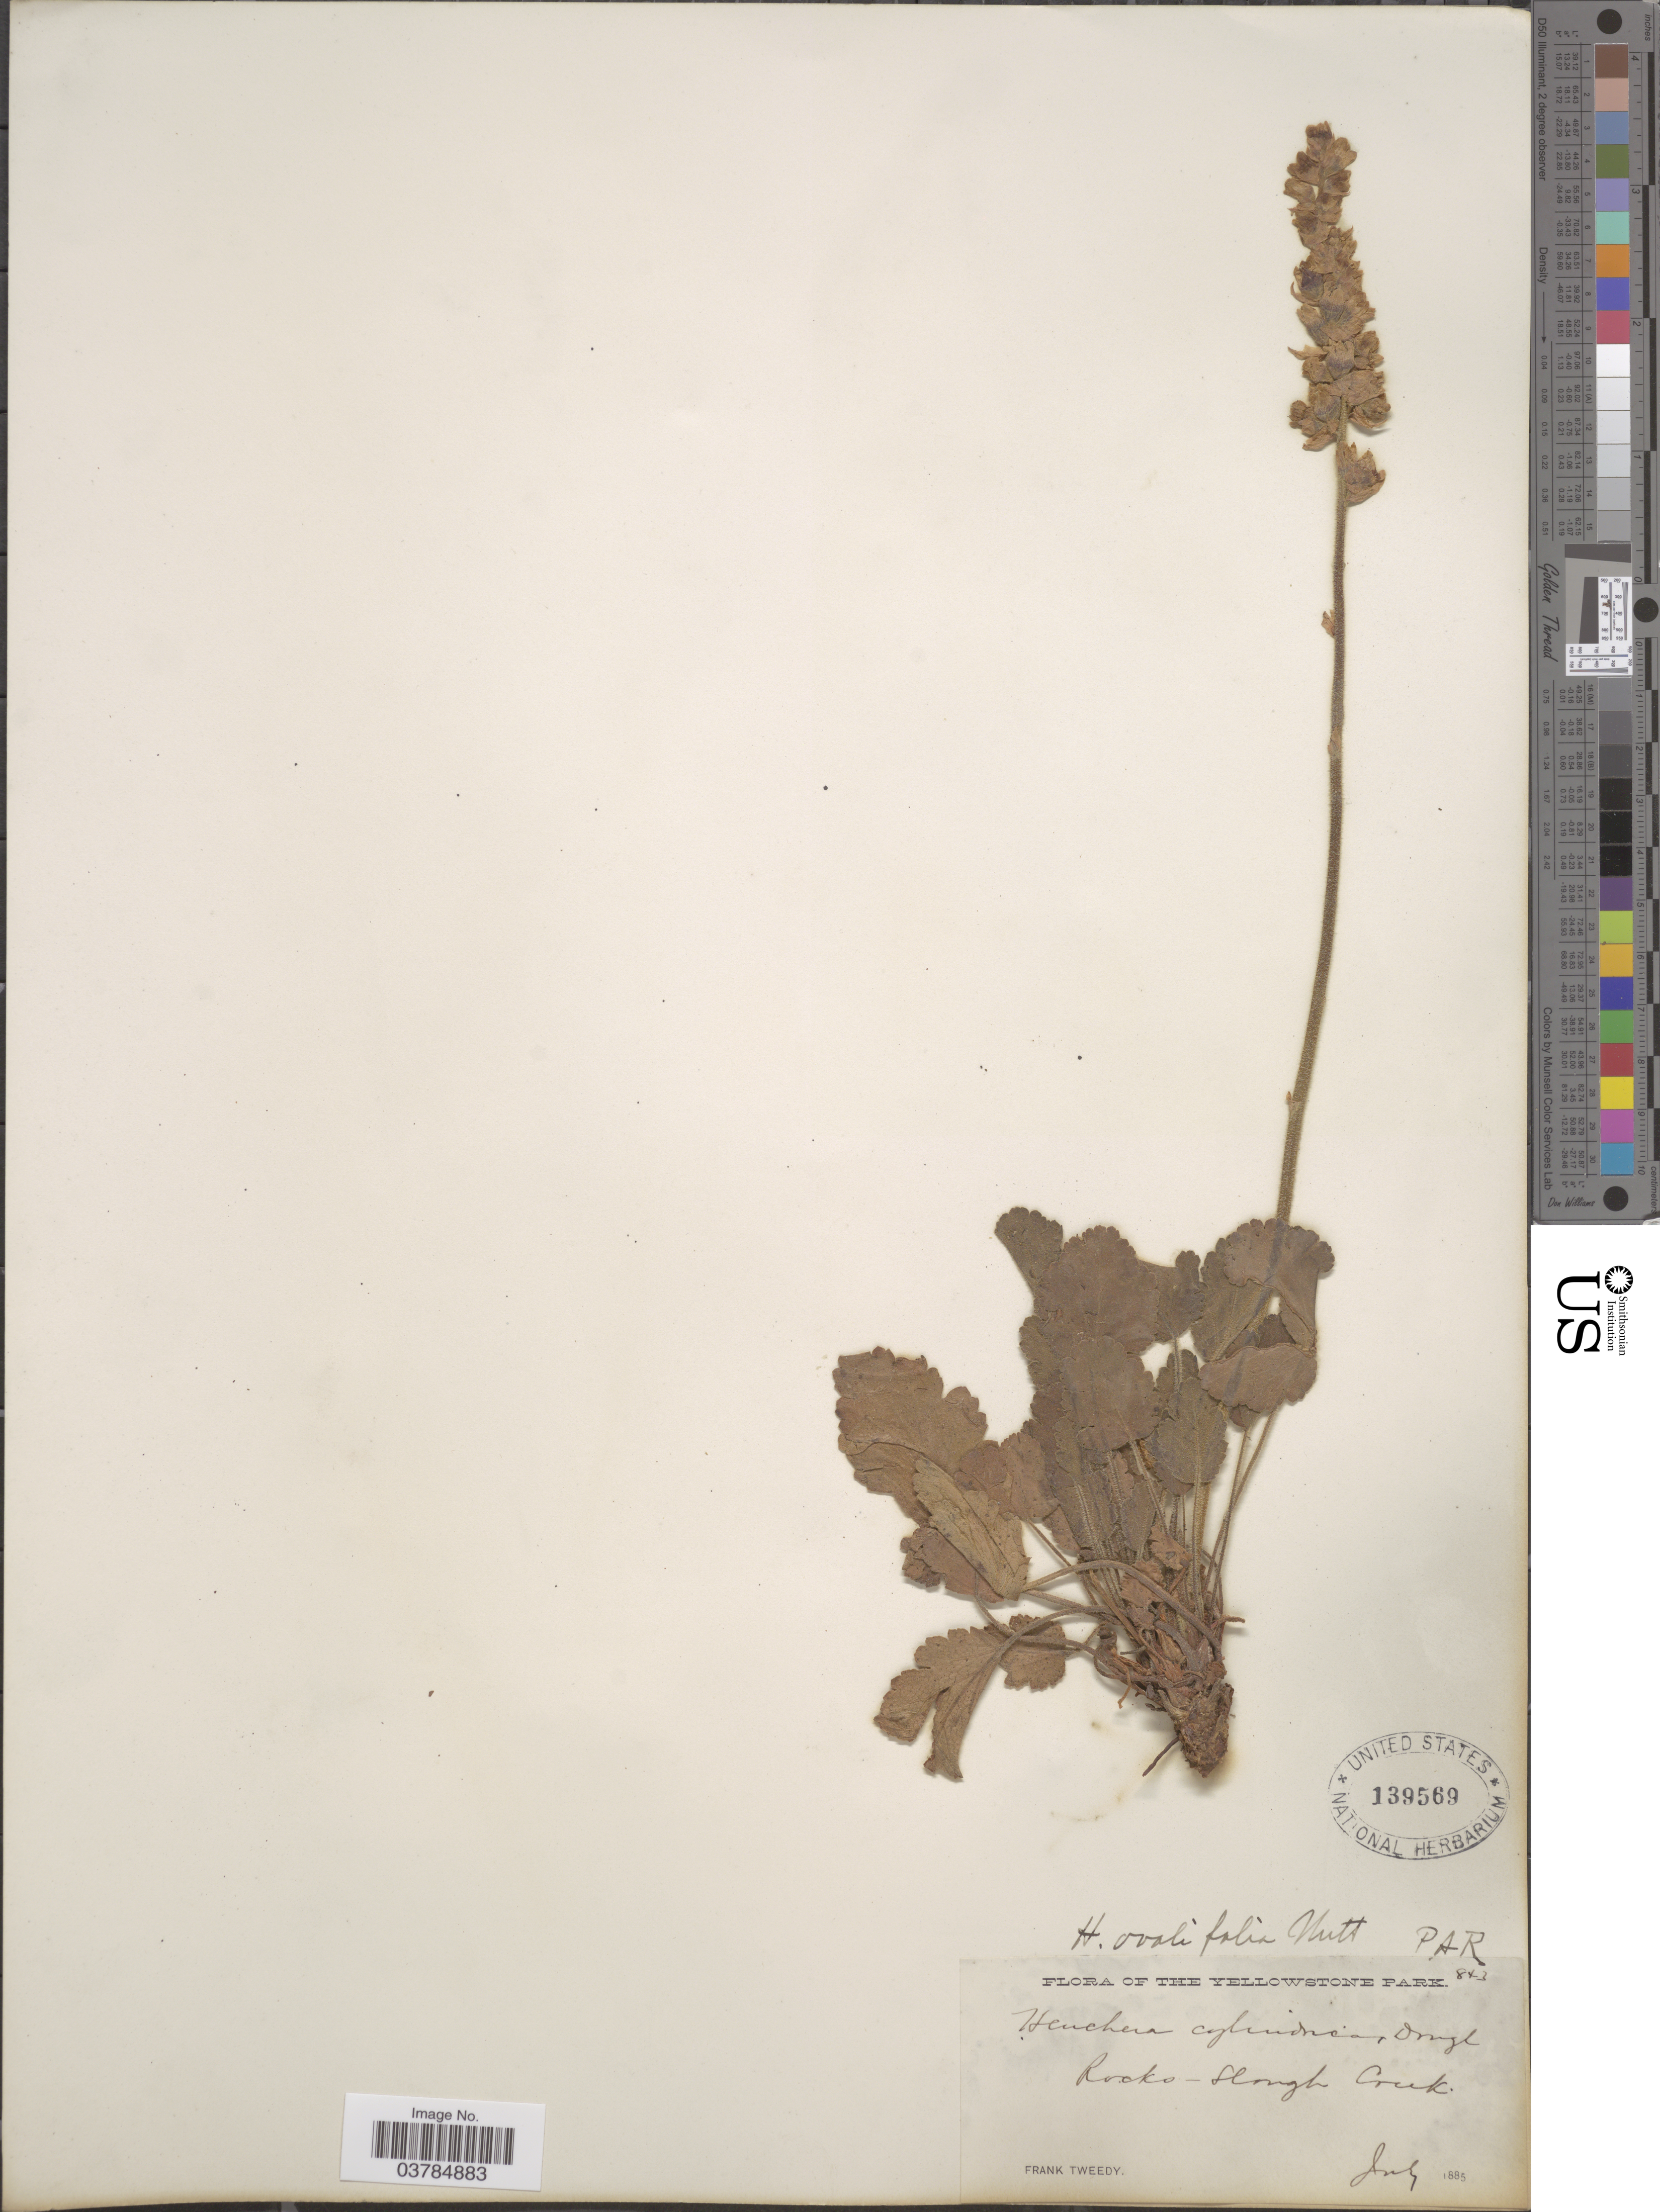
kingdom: Plantae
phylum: Tracheophyta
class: Magnoliopsida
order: Saxifragales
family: Saxifragaceae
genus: Heuchera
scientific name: Heuchera ovalifolia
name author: Torr. & A. Gray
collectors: F. Tweedy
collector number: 843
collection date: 1885-07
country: United States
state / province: Wyoming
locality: The Yellowstone Park. Rocks-Slough Creek.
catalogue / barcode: US 139569